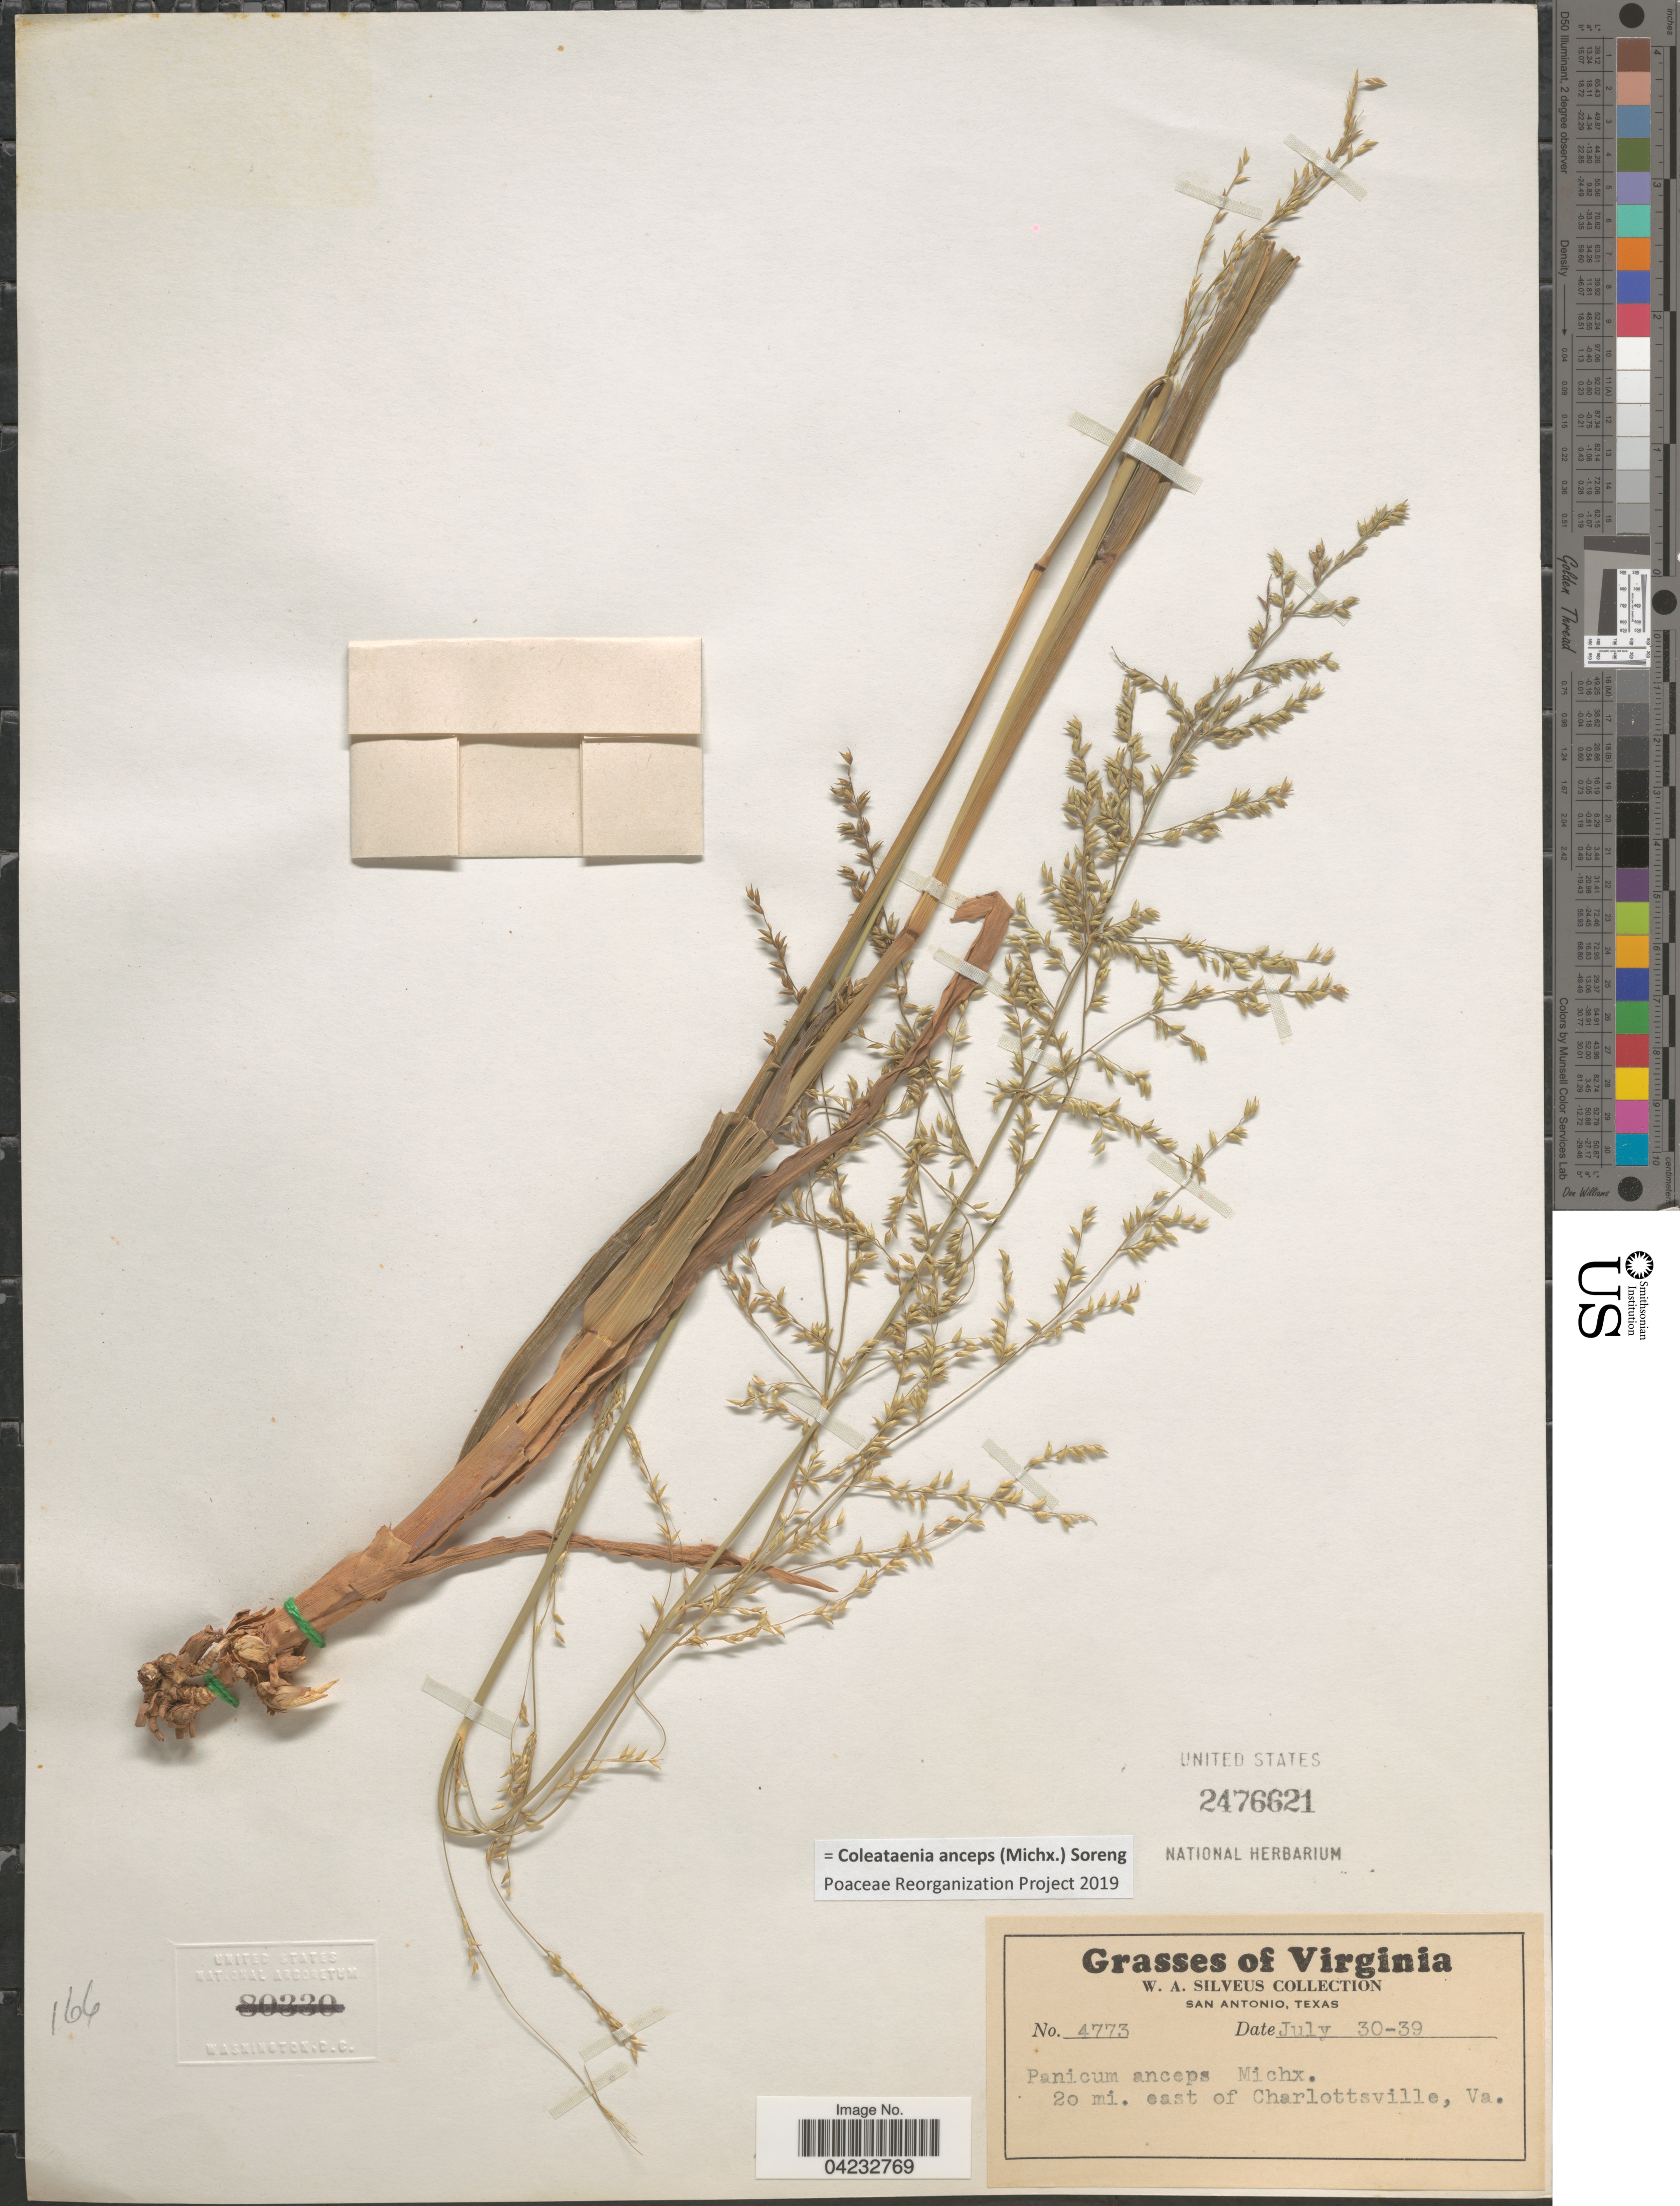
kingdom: Plantae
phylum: Tracheophyta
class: Liliopsida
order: Poales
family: Poaceae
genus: Coleataenia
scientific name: Coleataenia anceps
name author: (Michx.) Soreng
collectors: W. Silveus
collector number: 4773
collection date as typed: Transcribed d/m/y: 30/7/39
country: United States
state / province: Virginia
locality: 20 mi. east of Charlottsville.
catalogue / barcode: US 2476621